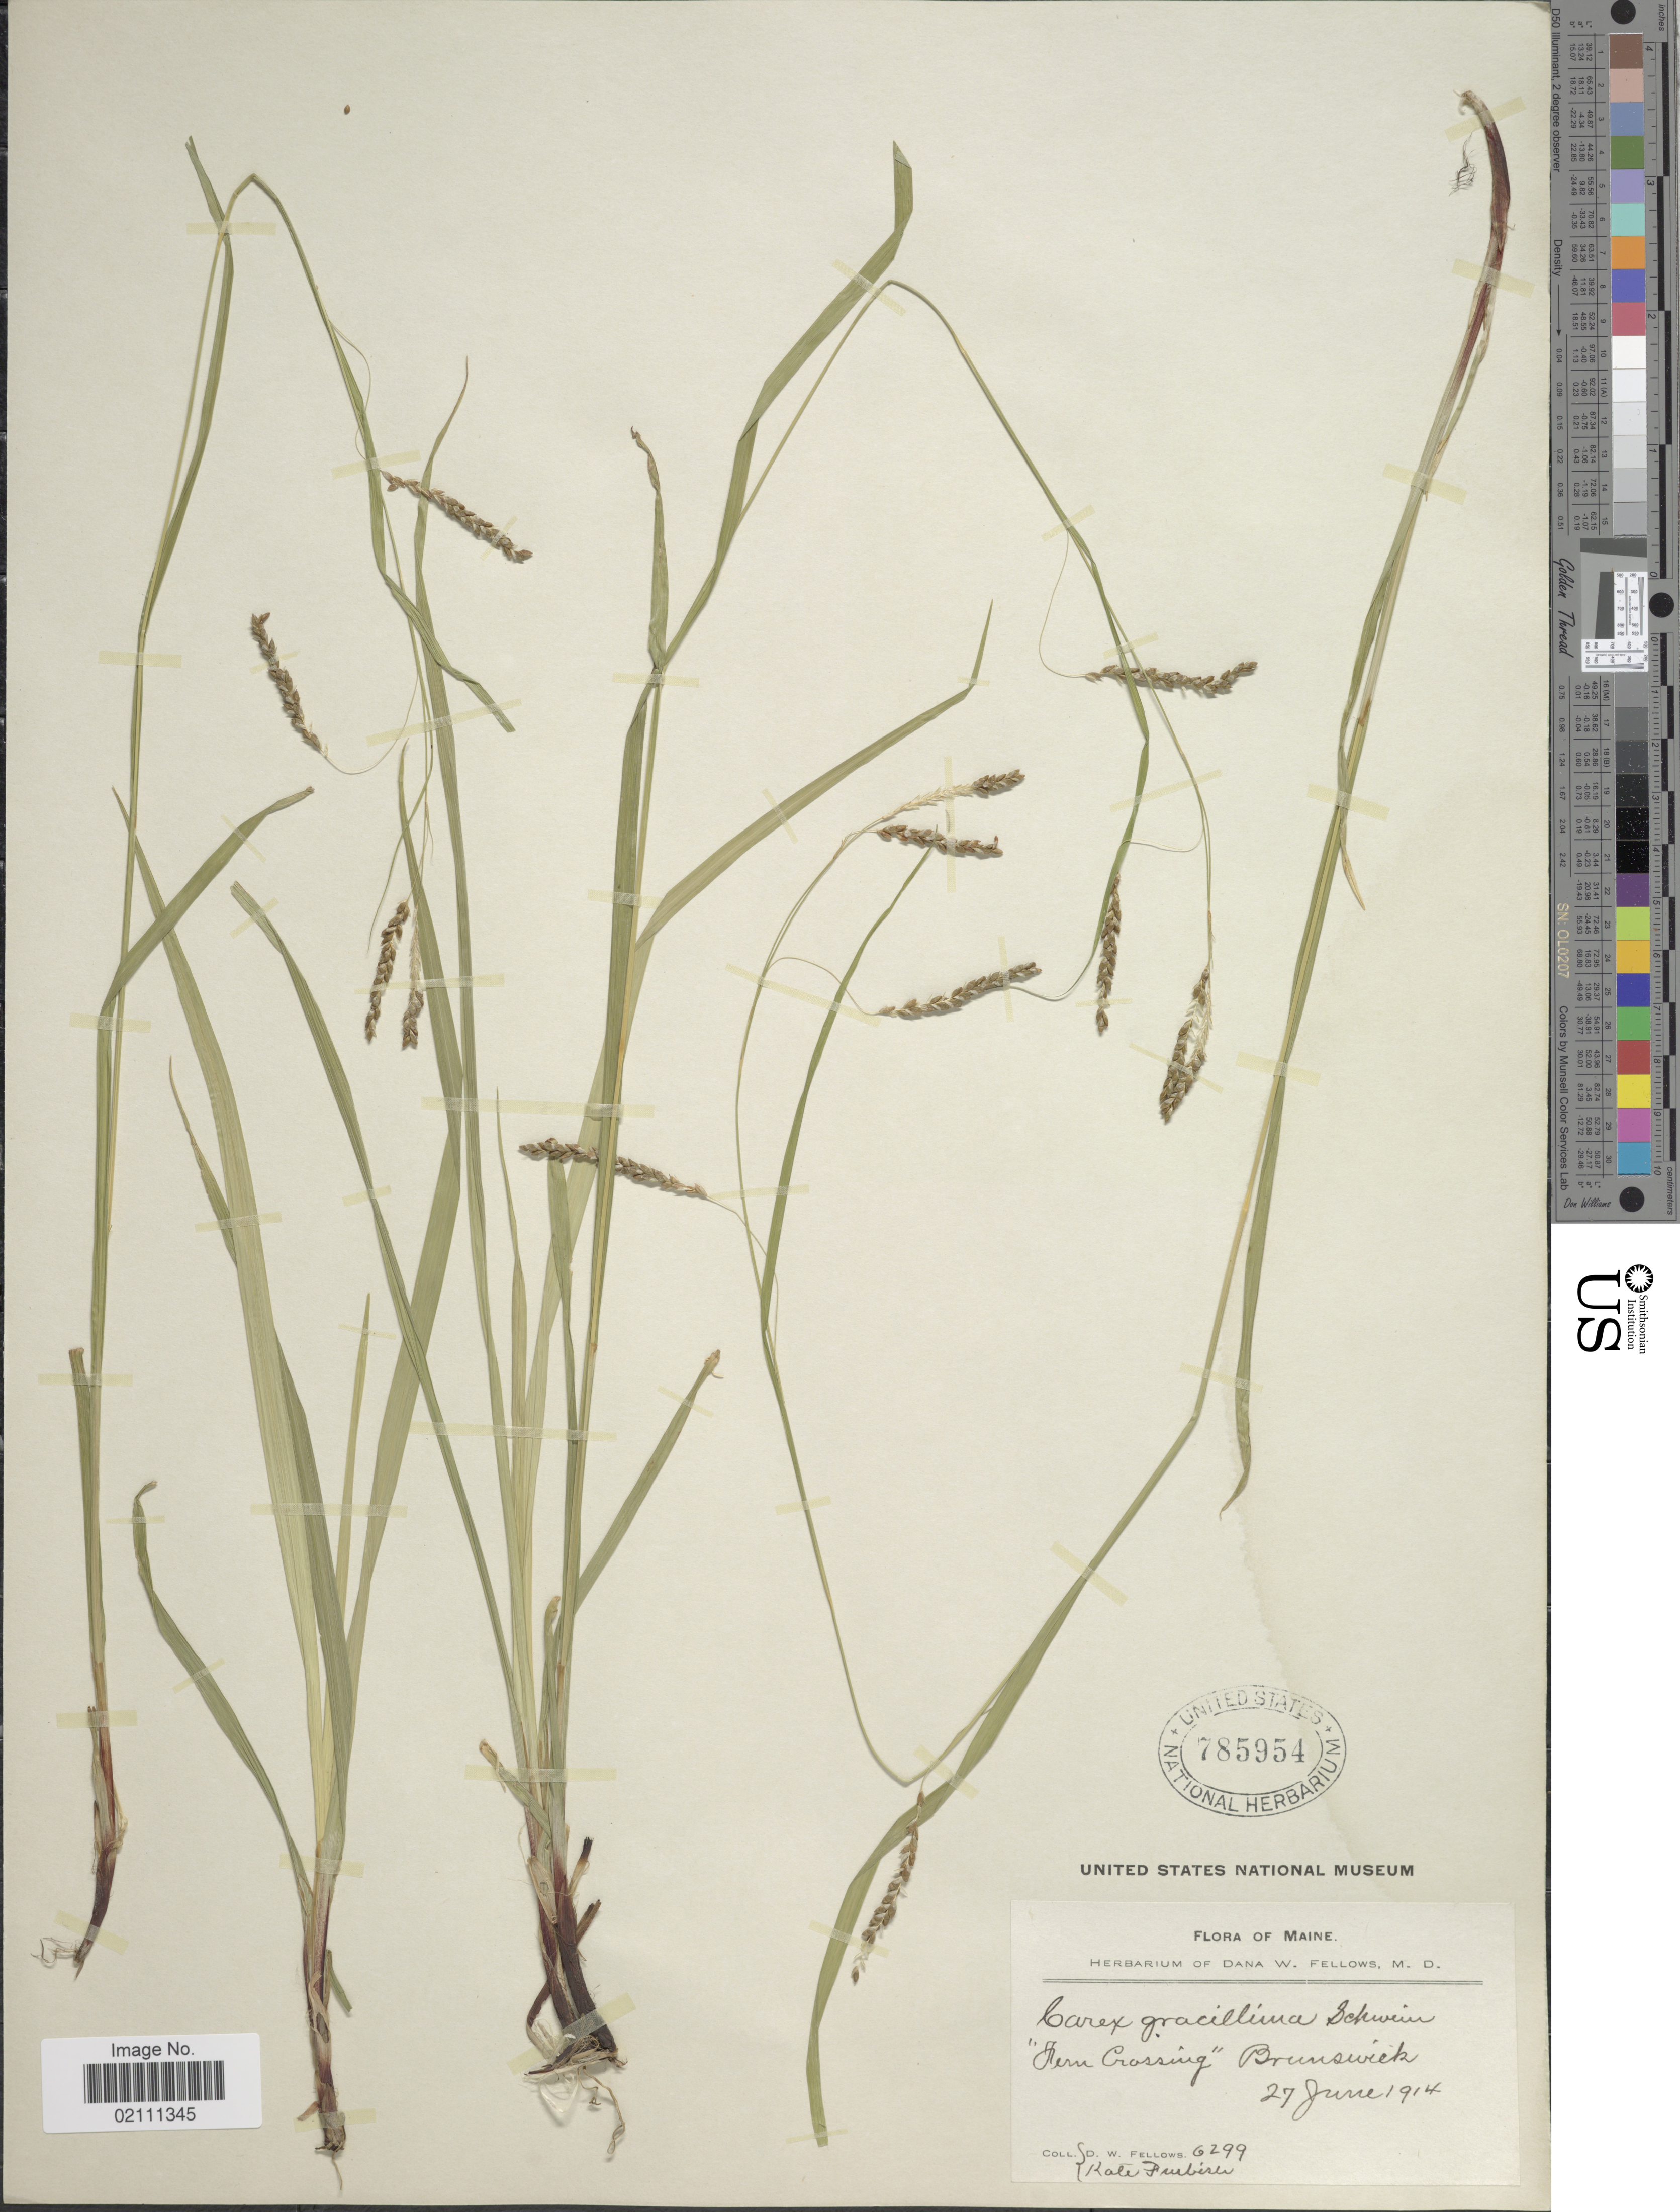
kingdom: Plantae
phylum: Tracheophyta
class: Liliopsida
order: Poales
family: Cyperaceae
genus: Carex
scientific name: Carex gracillima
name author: Schwein.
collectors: D. W. Fellows & K. Furbish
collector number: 6299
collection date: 1914-06-27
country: United States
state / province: Maine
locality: Fern Crossing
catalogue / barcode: US 785954